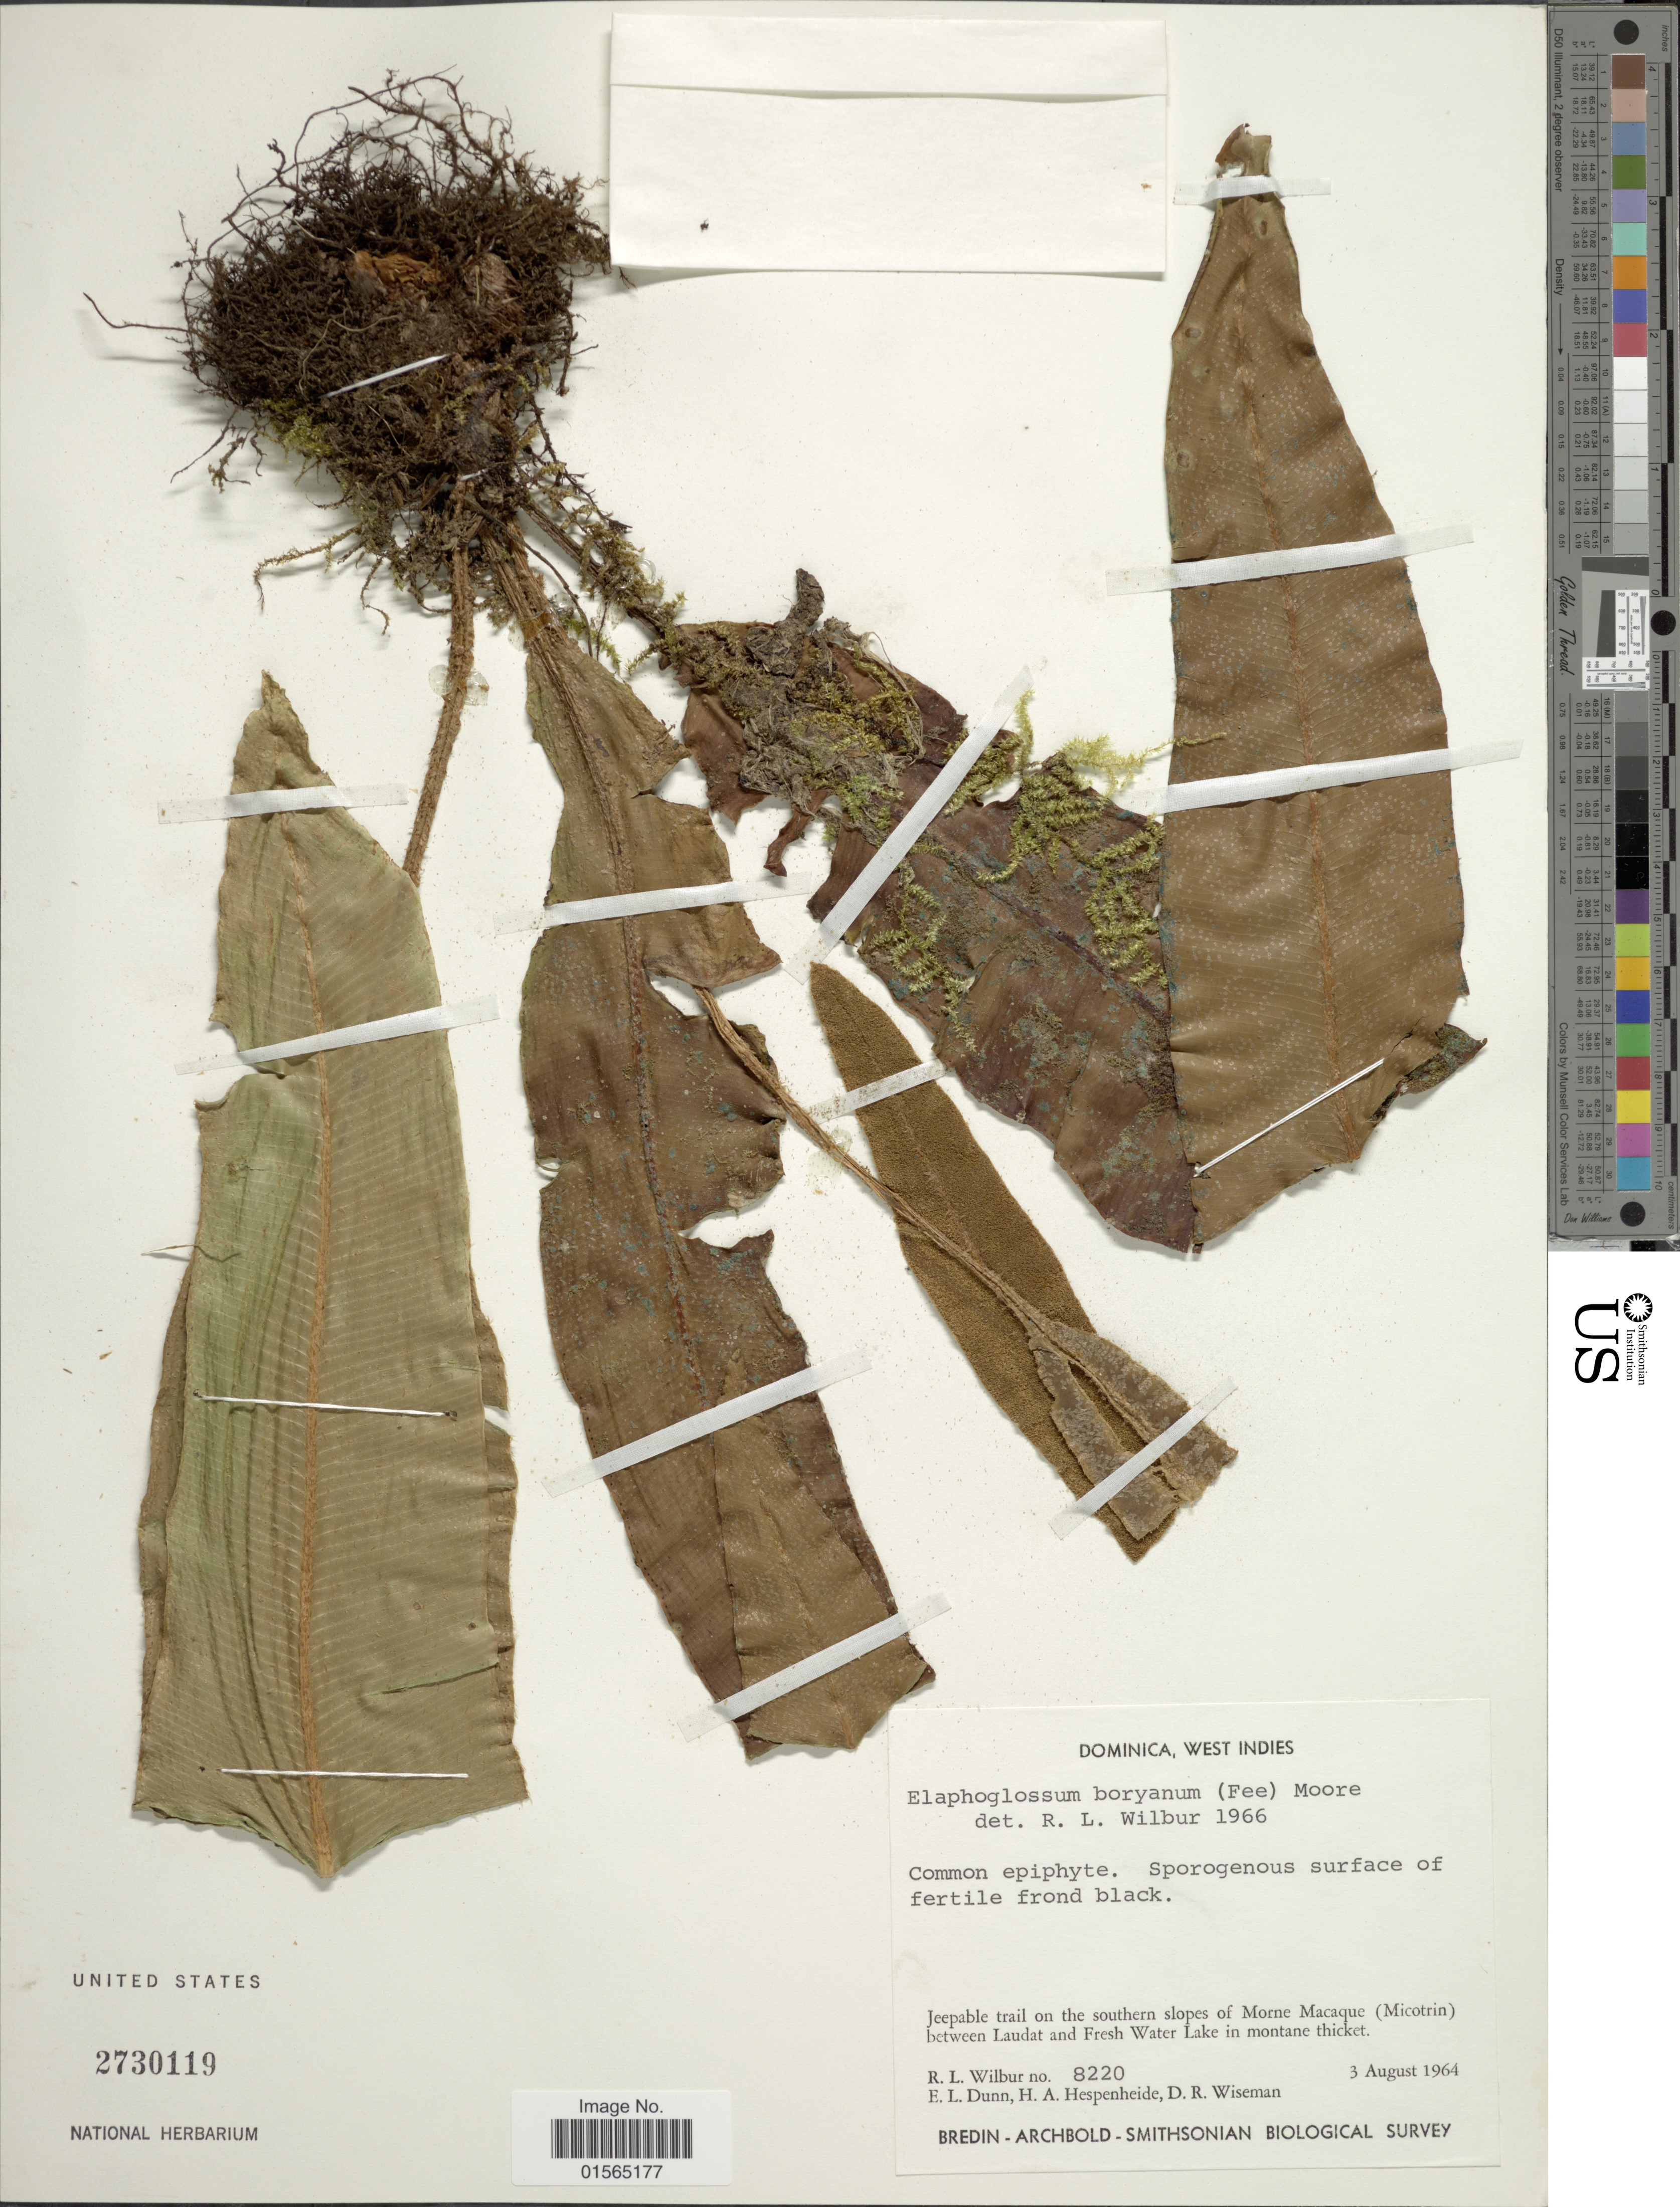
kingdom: Plantae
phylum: Tracheophyta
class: Polypodiopsida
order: Polypodiales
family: Dryopteridaceae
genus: Elaphoglossum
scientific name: Elaphoglossum boryanum var. boryanum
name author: (Fée) T. Moore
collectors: R. L. Wilbur, E. Dunn, H. A. Hespenheide & D. R. Wiseman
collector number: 8220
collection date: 1964-08-03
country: Dominica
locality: Jeepable trail on the southern slopes of Morne Macaque (Micotrin) between Laudat and Fresh Water Lake in montane thicket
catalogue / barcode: US 2730119